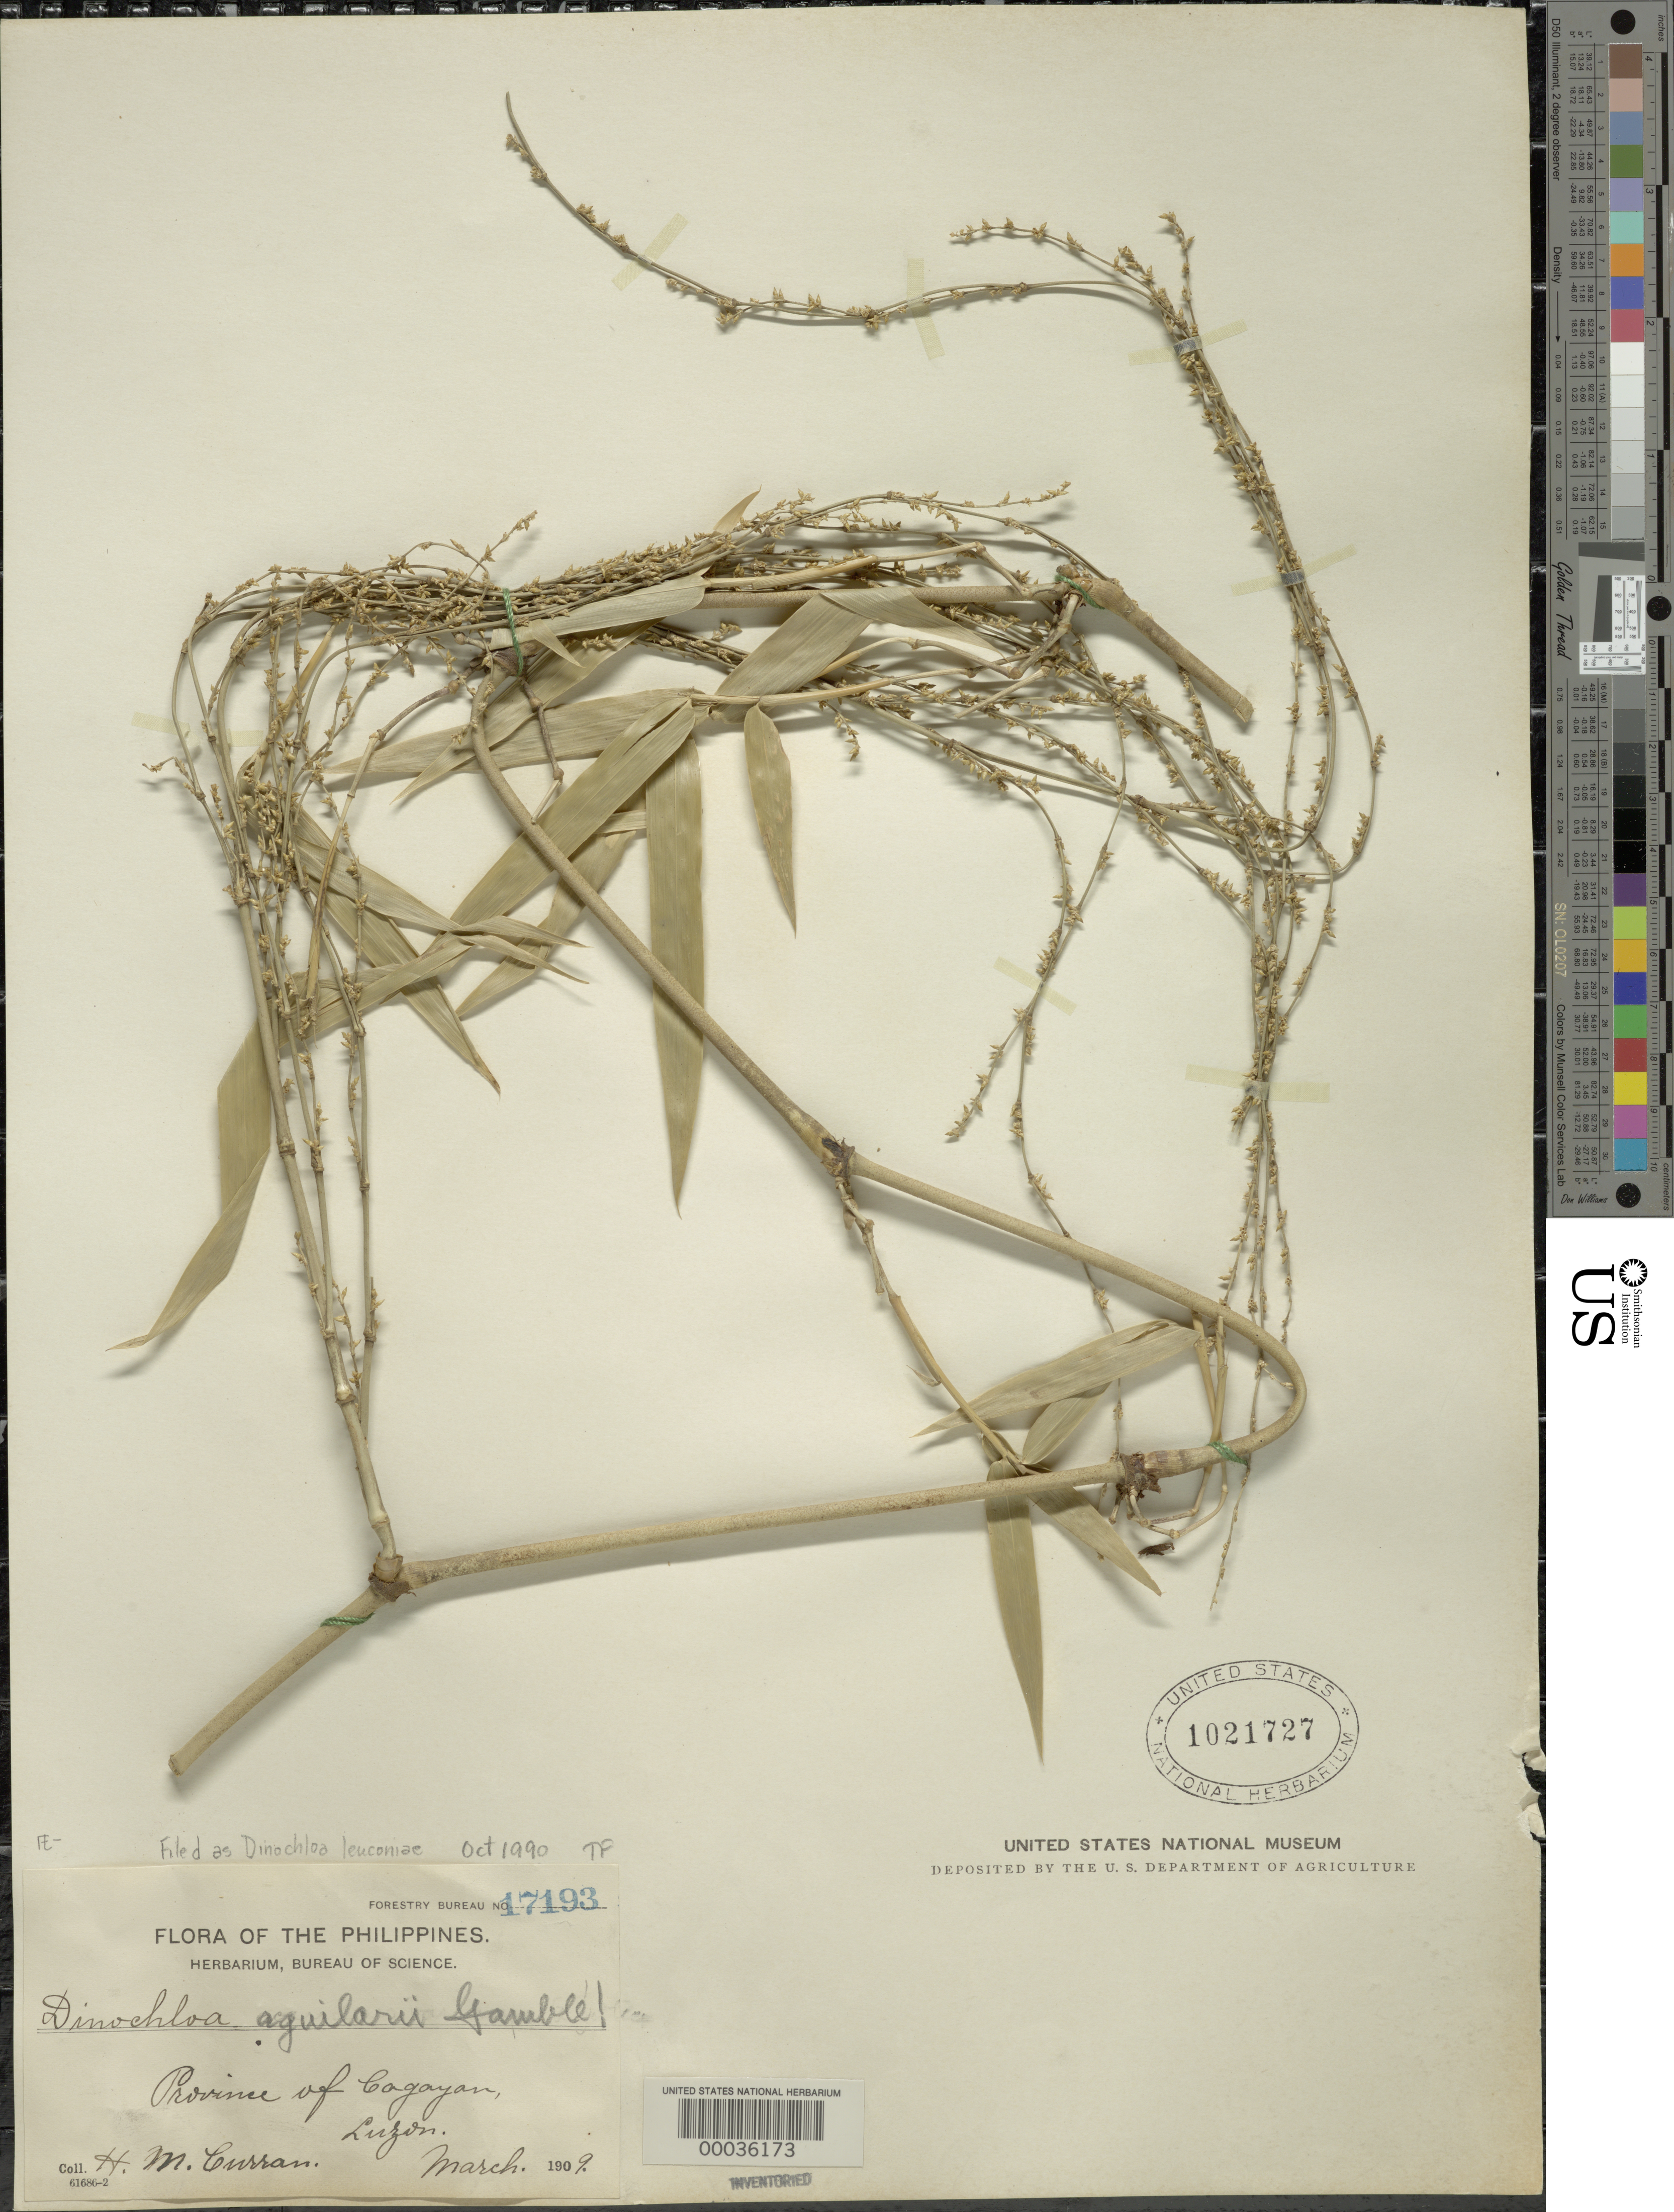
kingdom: Plantae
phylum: Tracheophyta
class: Liliopsida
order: Poales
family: Poaceae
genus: Dinochloa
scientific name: Dinochloa luconiae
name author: (Munro) Merr.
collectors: H. M. Curran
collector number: Pfb 17193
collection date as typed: Mar 1909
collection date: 1909-03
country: Philippines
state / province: Cagayan Valley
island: Luzon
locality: Cagayan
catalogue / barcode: US 1021727